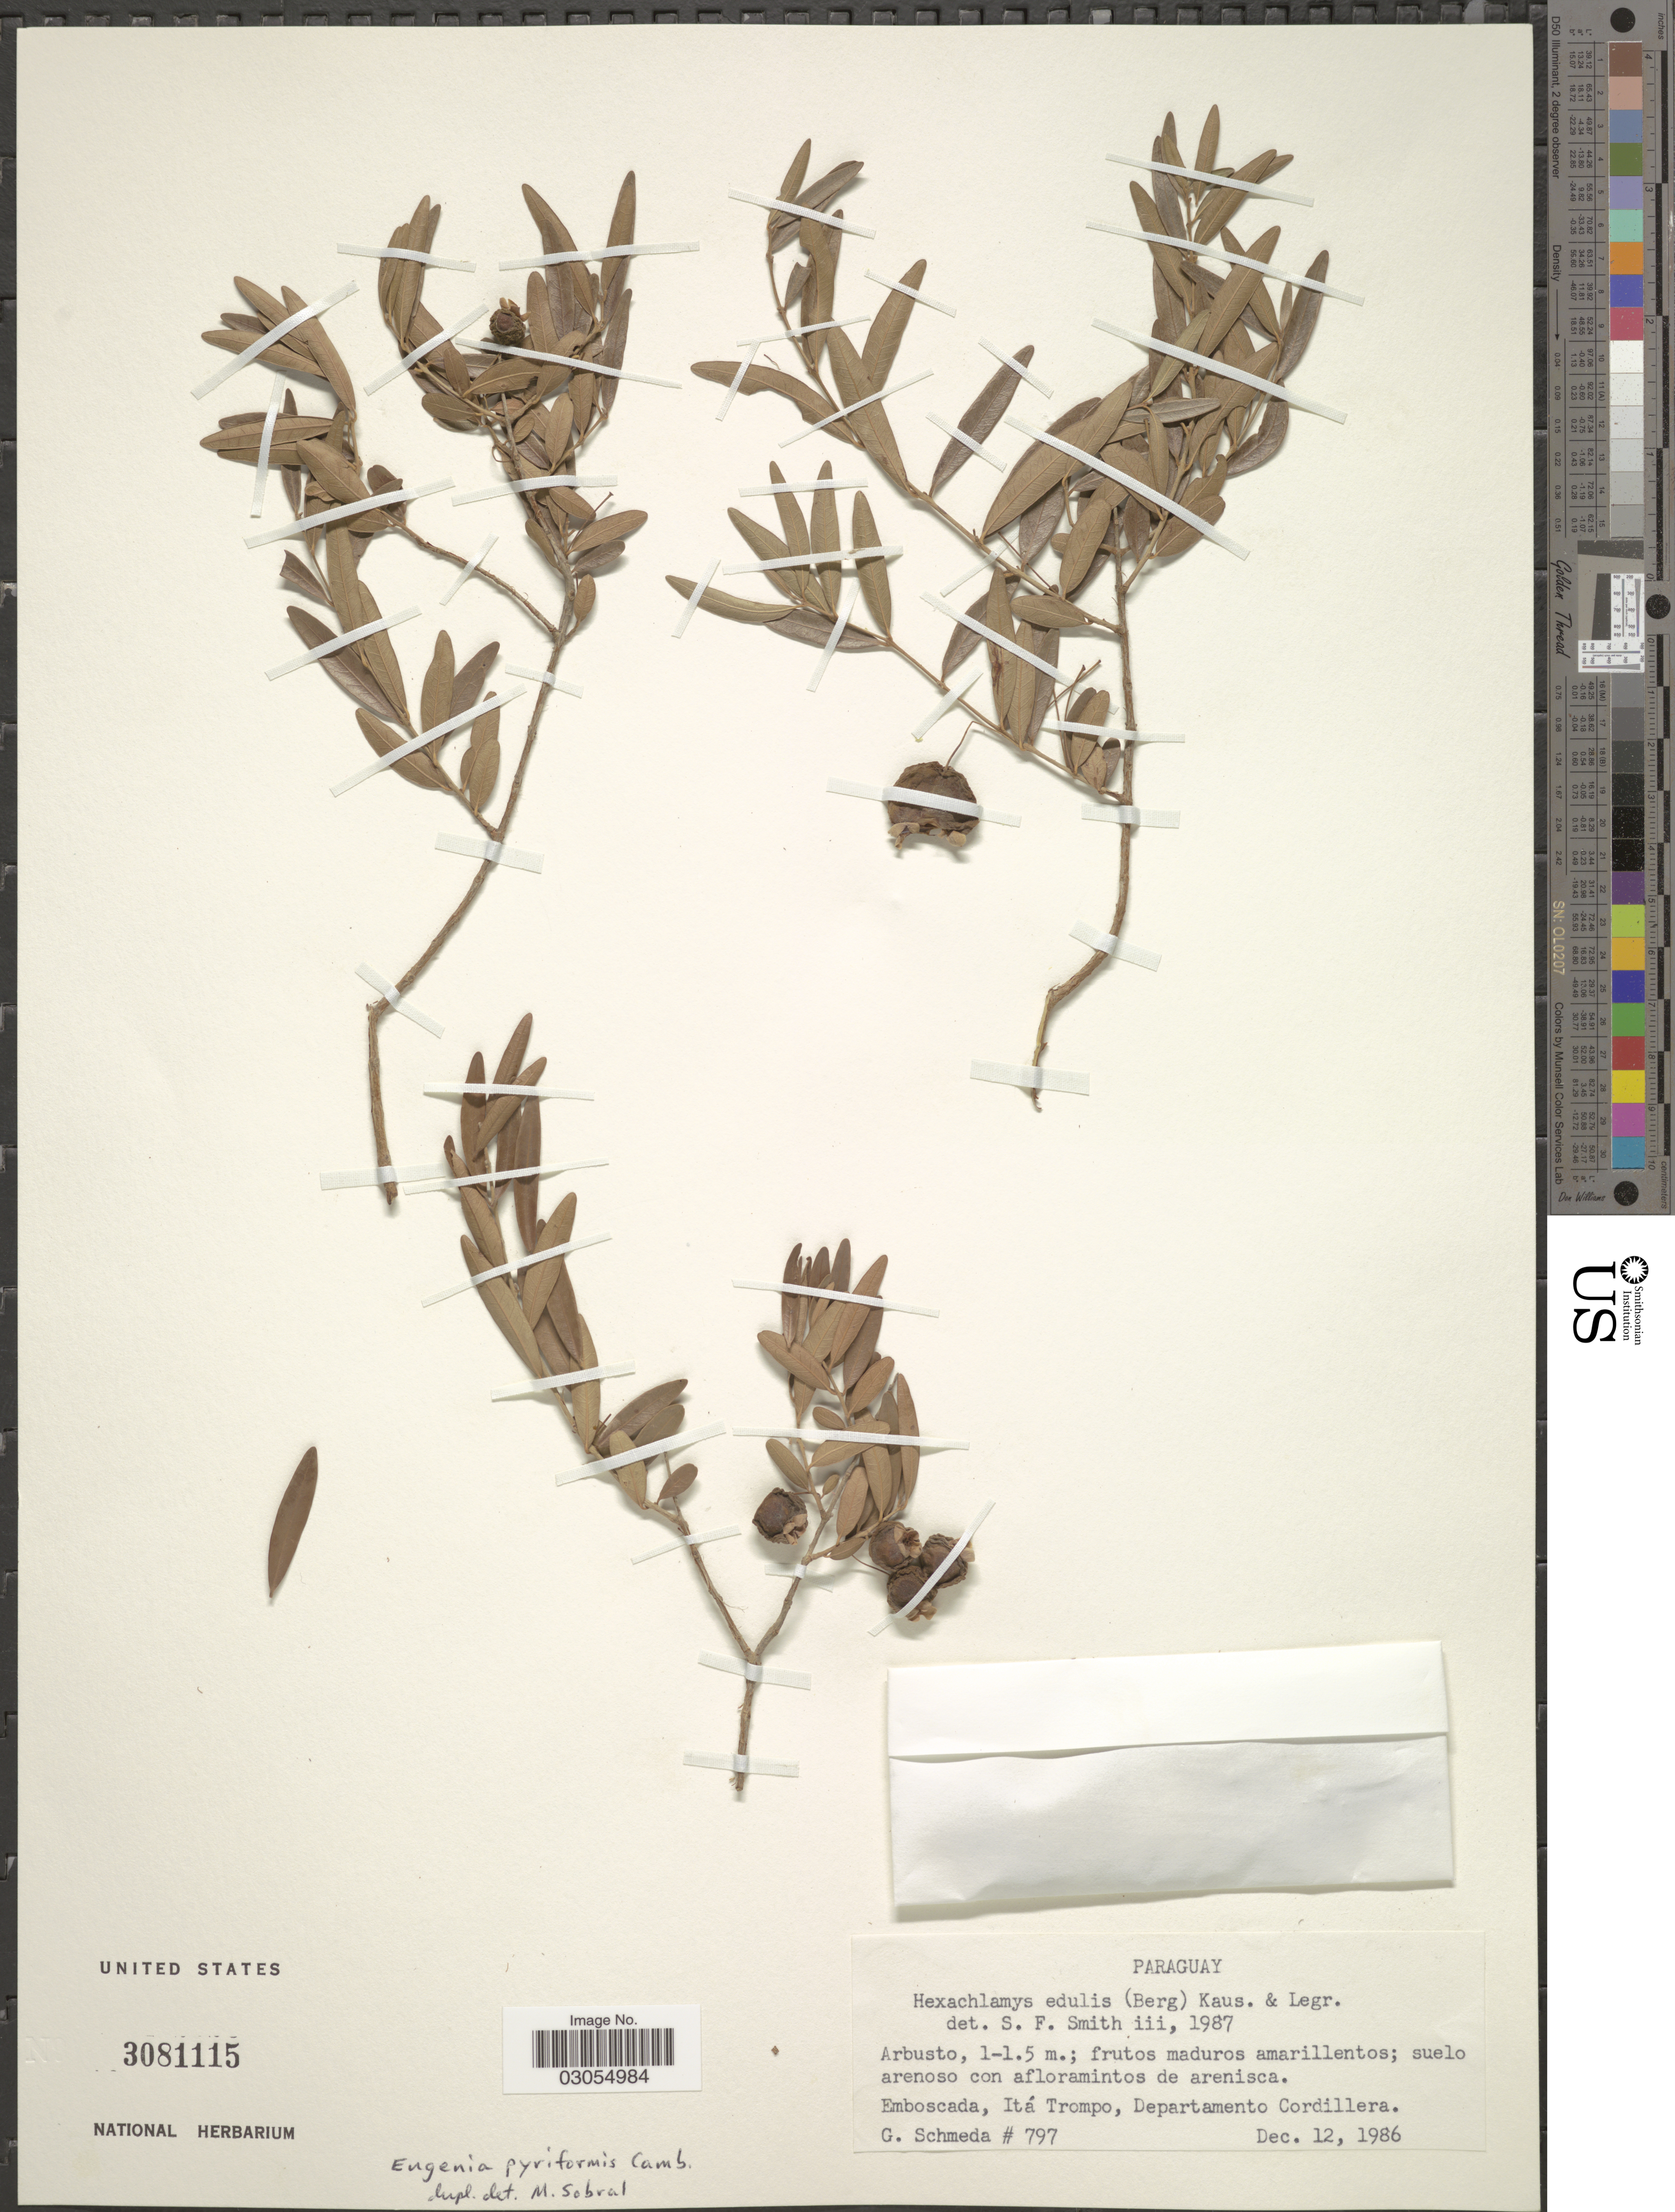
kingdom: Plantae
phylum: Tracheophyta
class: Magnoliopsida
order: Myrtales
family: Myrtaceae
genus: Eugenia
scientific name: Eugenia pyriformis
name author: Cambess.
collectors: G. Schmeda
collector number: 797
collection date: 1986-12-12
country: Paraguay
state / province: Cordillera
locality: Emboscada, Itá Trompo, Departamento Cordillera.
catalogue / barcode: US 3081115